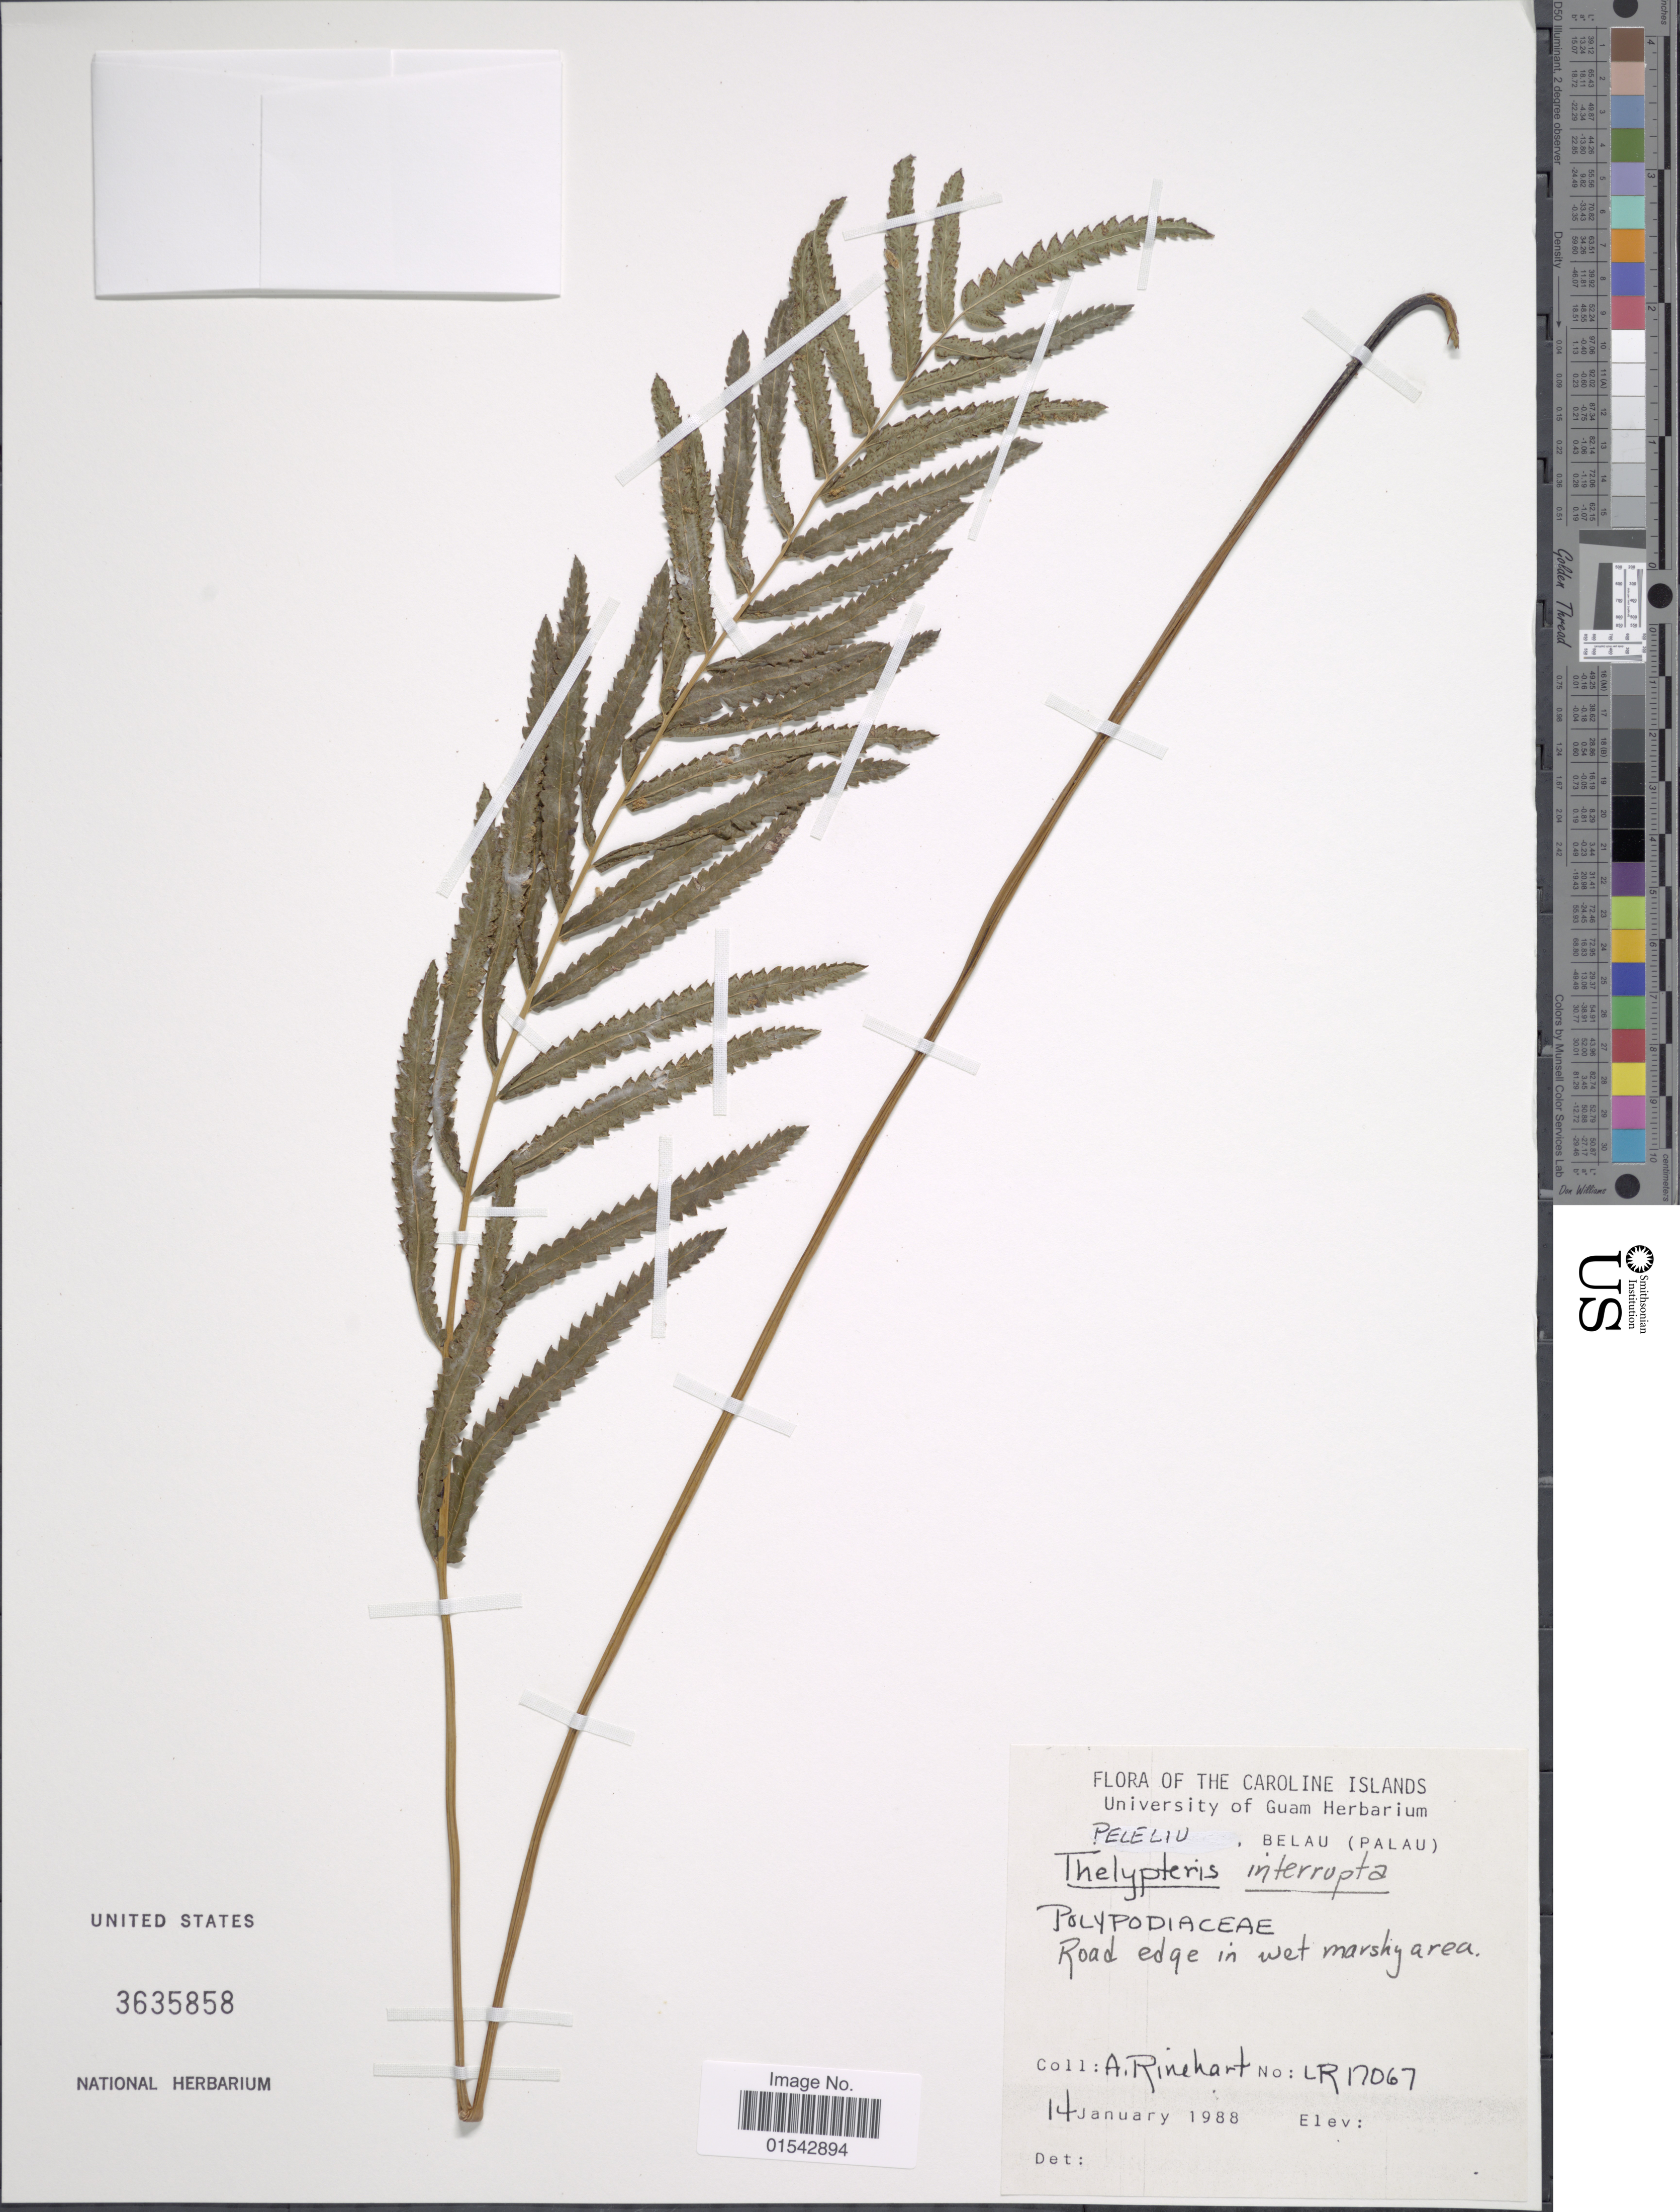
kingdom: Plantae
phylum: Tracheophyta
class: Polypodiopsida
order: Polypodiales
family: Thelypteridaceae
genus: Cyclosorus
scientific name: Cyclosorus interruptus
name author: (Willd.) H. Itô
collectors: A. Rinehart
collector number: LR17067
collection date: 1988-01-14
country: Palau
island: Beliliou [Peleliu]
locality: Peleliu, Belau (Palau)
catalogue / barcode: US 3635858